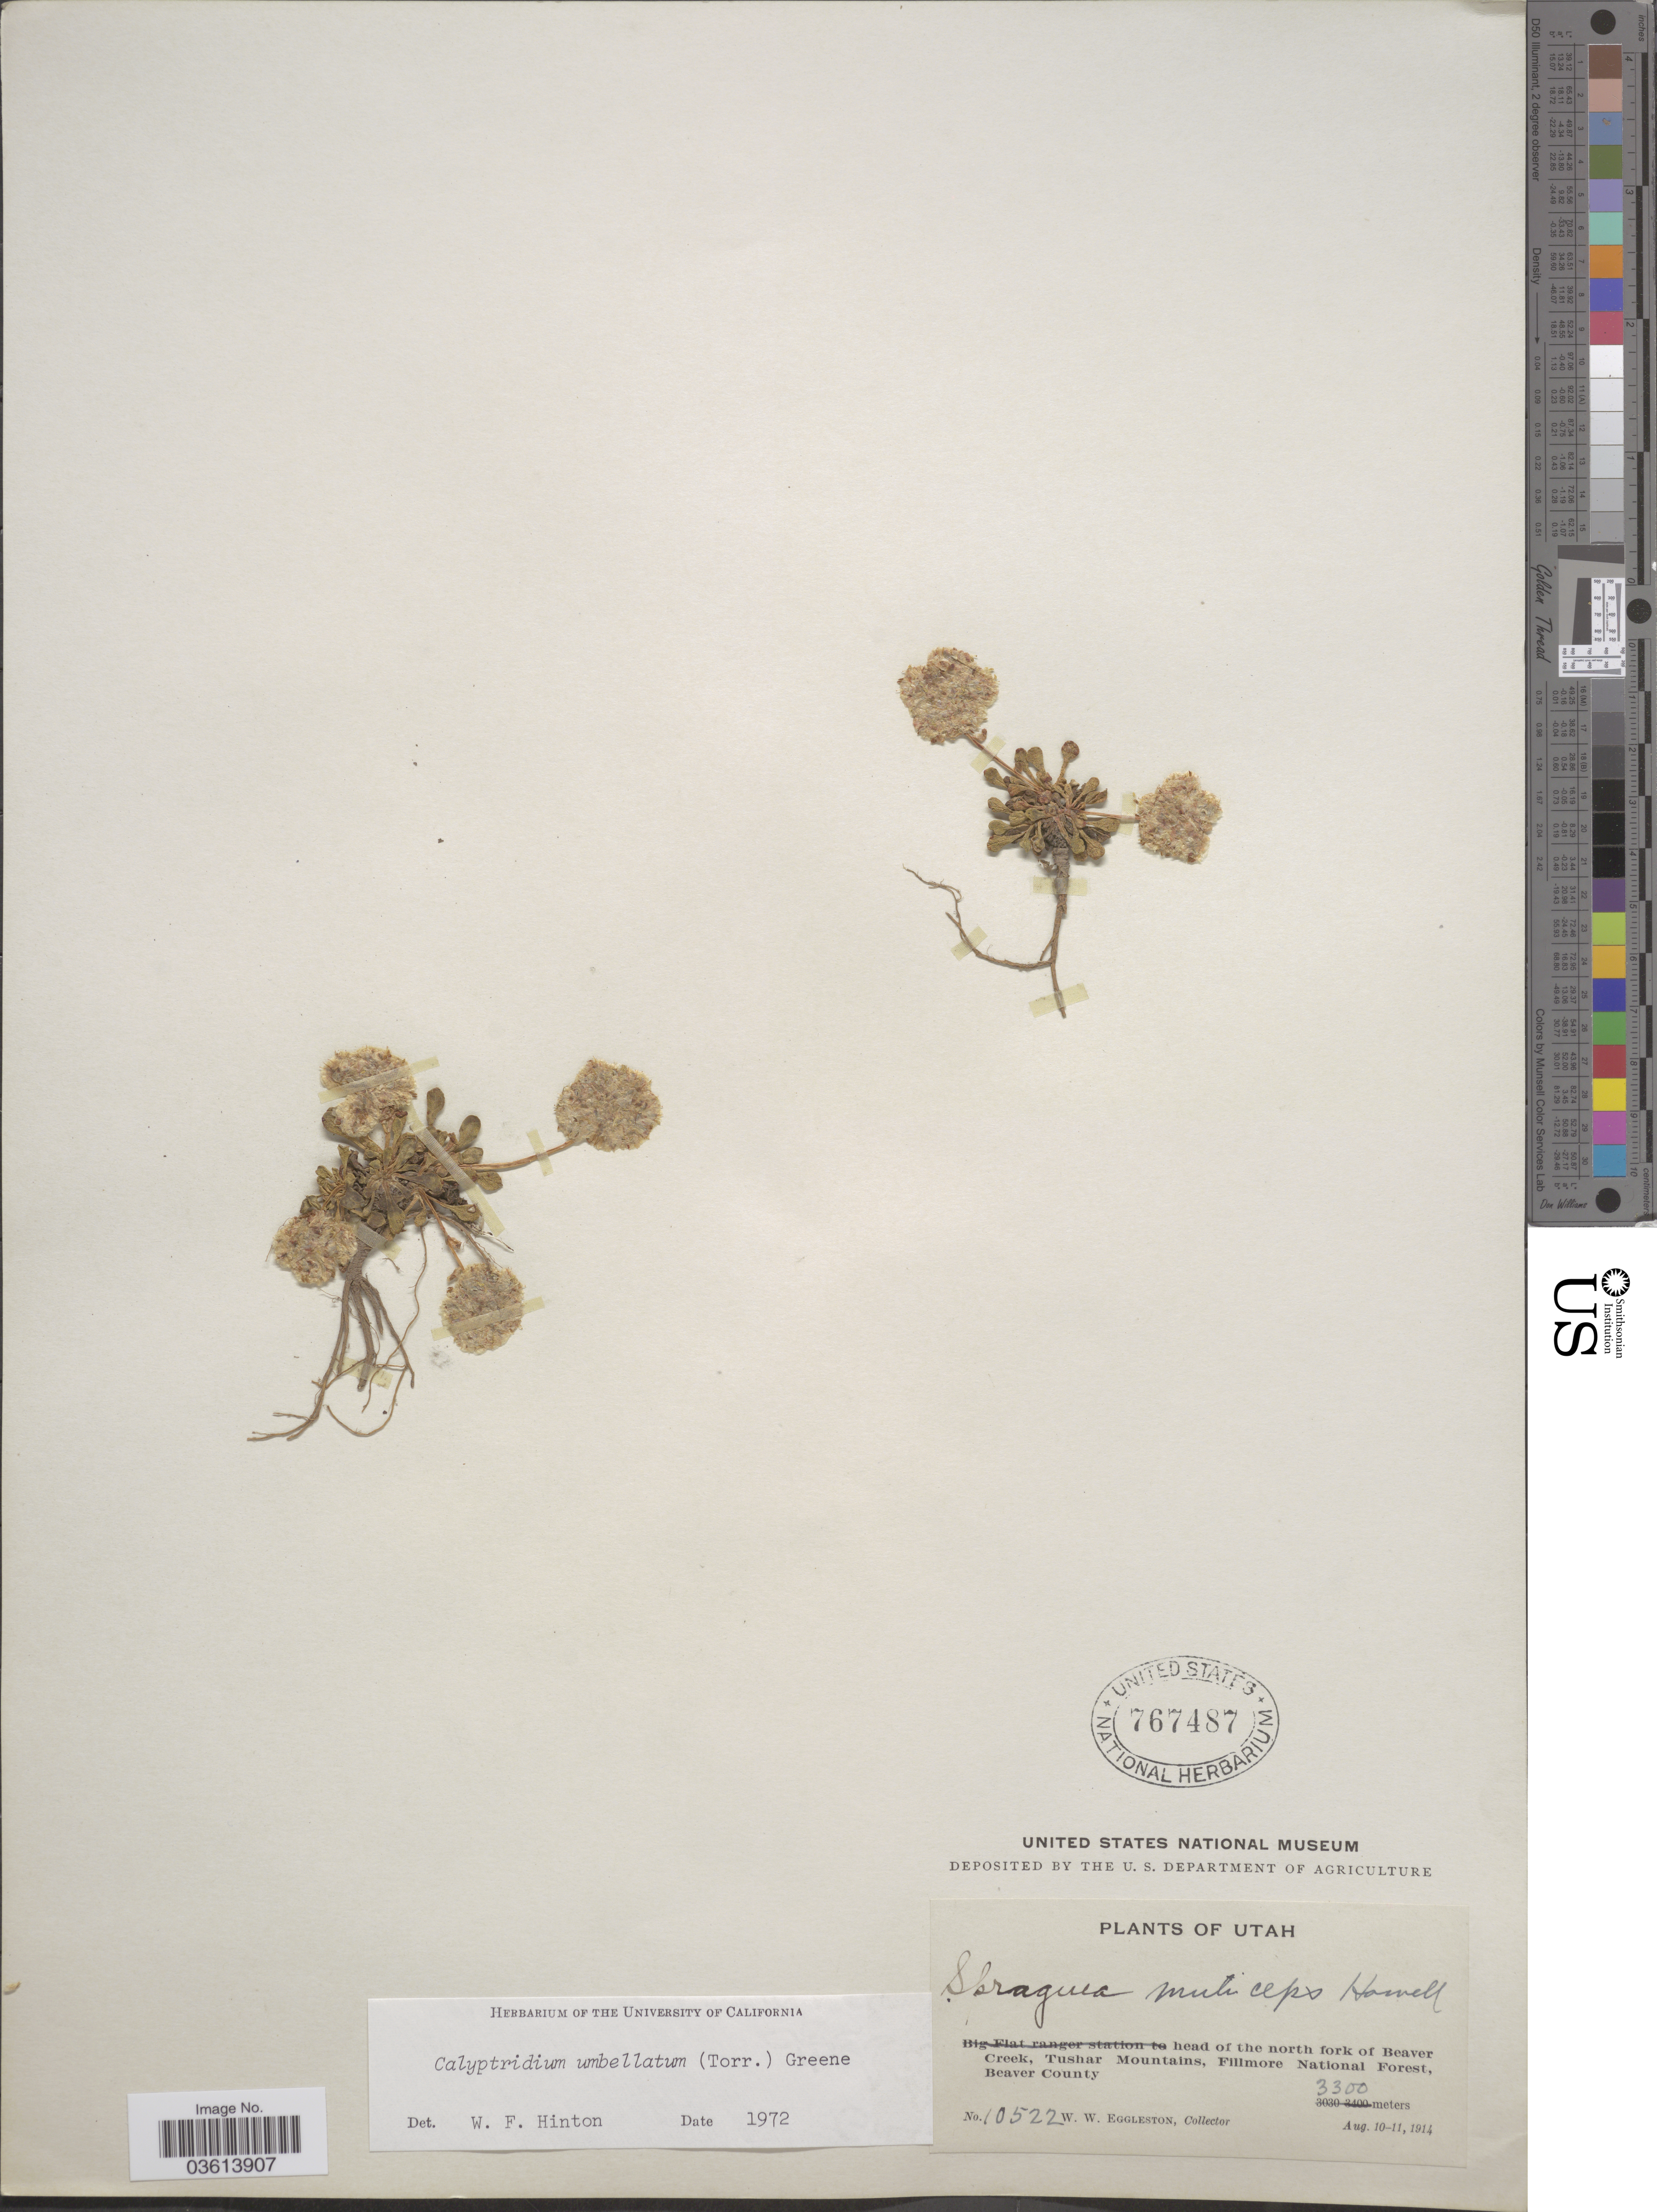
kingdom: Plantae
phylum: Tracheophyta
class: Magnoliopsida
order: Caryophyllales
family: Montiaceae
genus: Calyptridium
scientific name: Calyptridium umbellatum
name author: (Torr.) Greene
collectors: W. W. Eggleston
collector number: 10522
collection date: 1914-08-10/1914-08-11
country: United States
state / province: Utah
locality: Head of the north fork of Beaver Creek, Tushar Mountains, Fillmore National Forest, Beaver County.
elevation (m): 3300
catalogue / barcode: US 767487